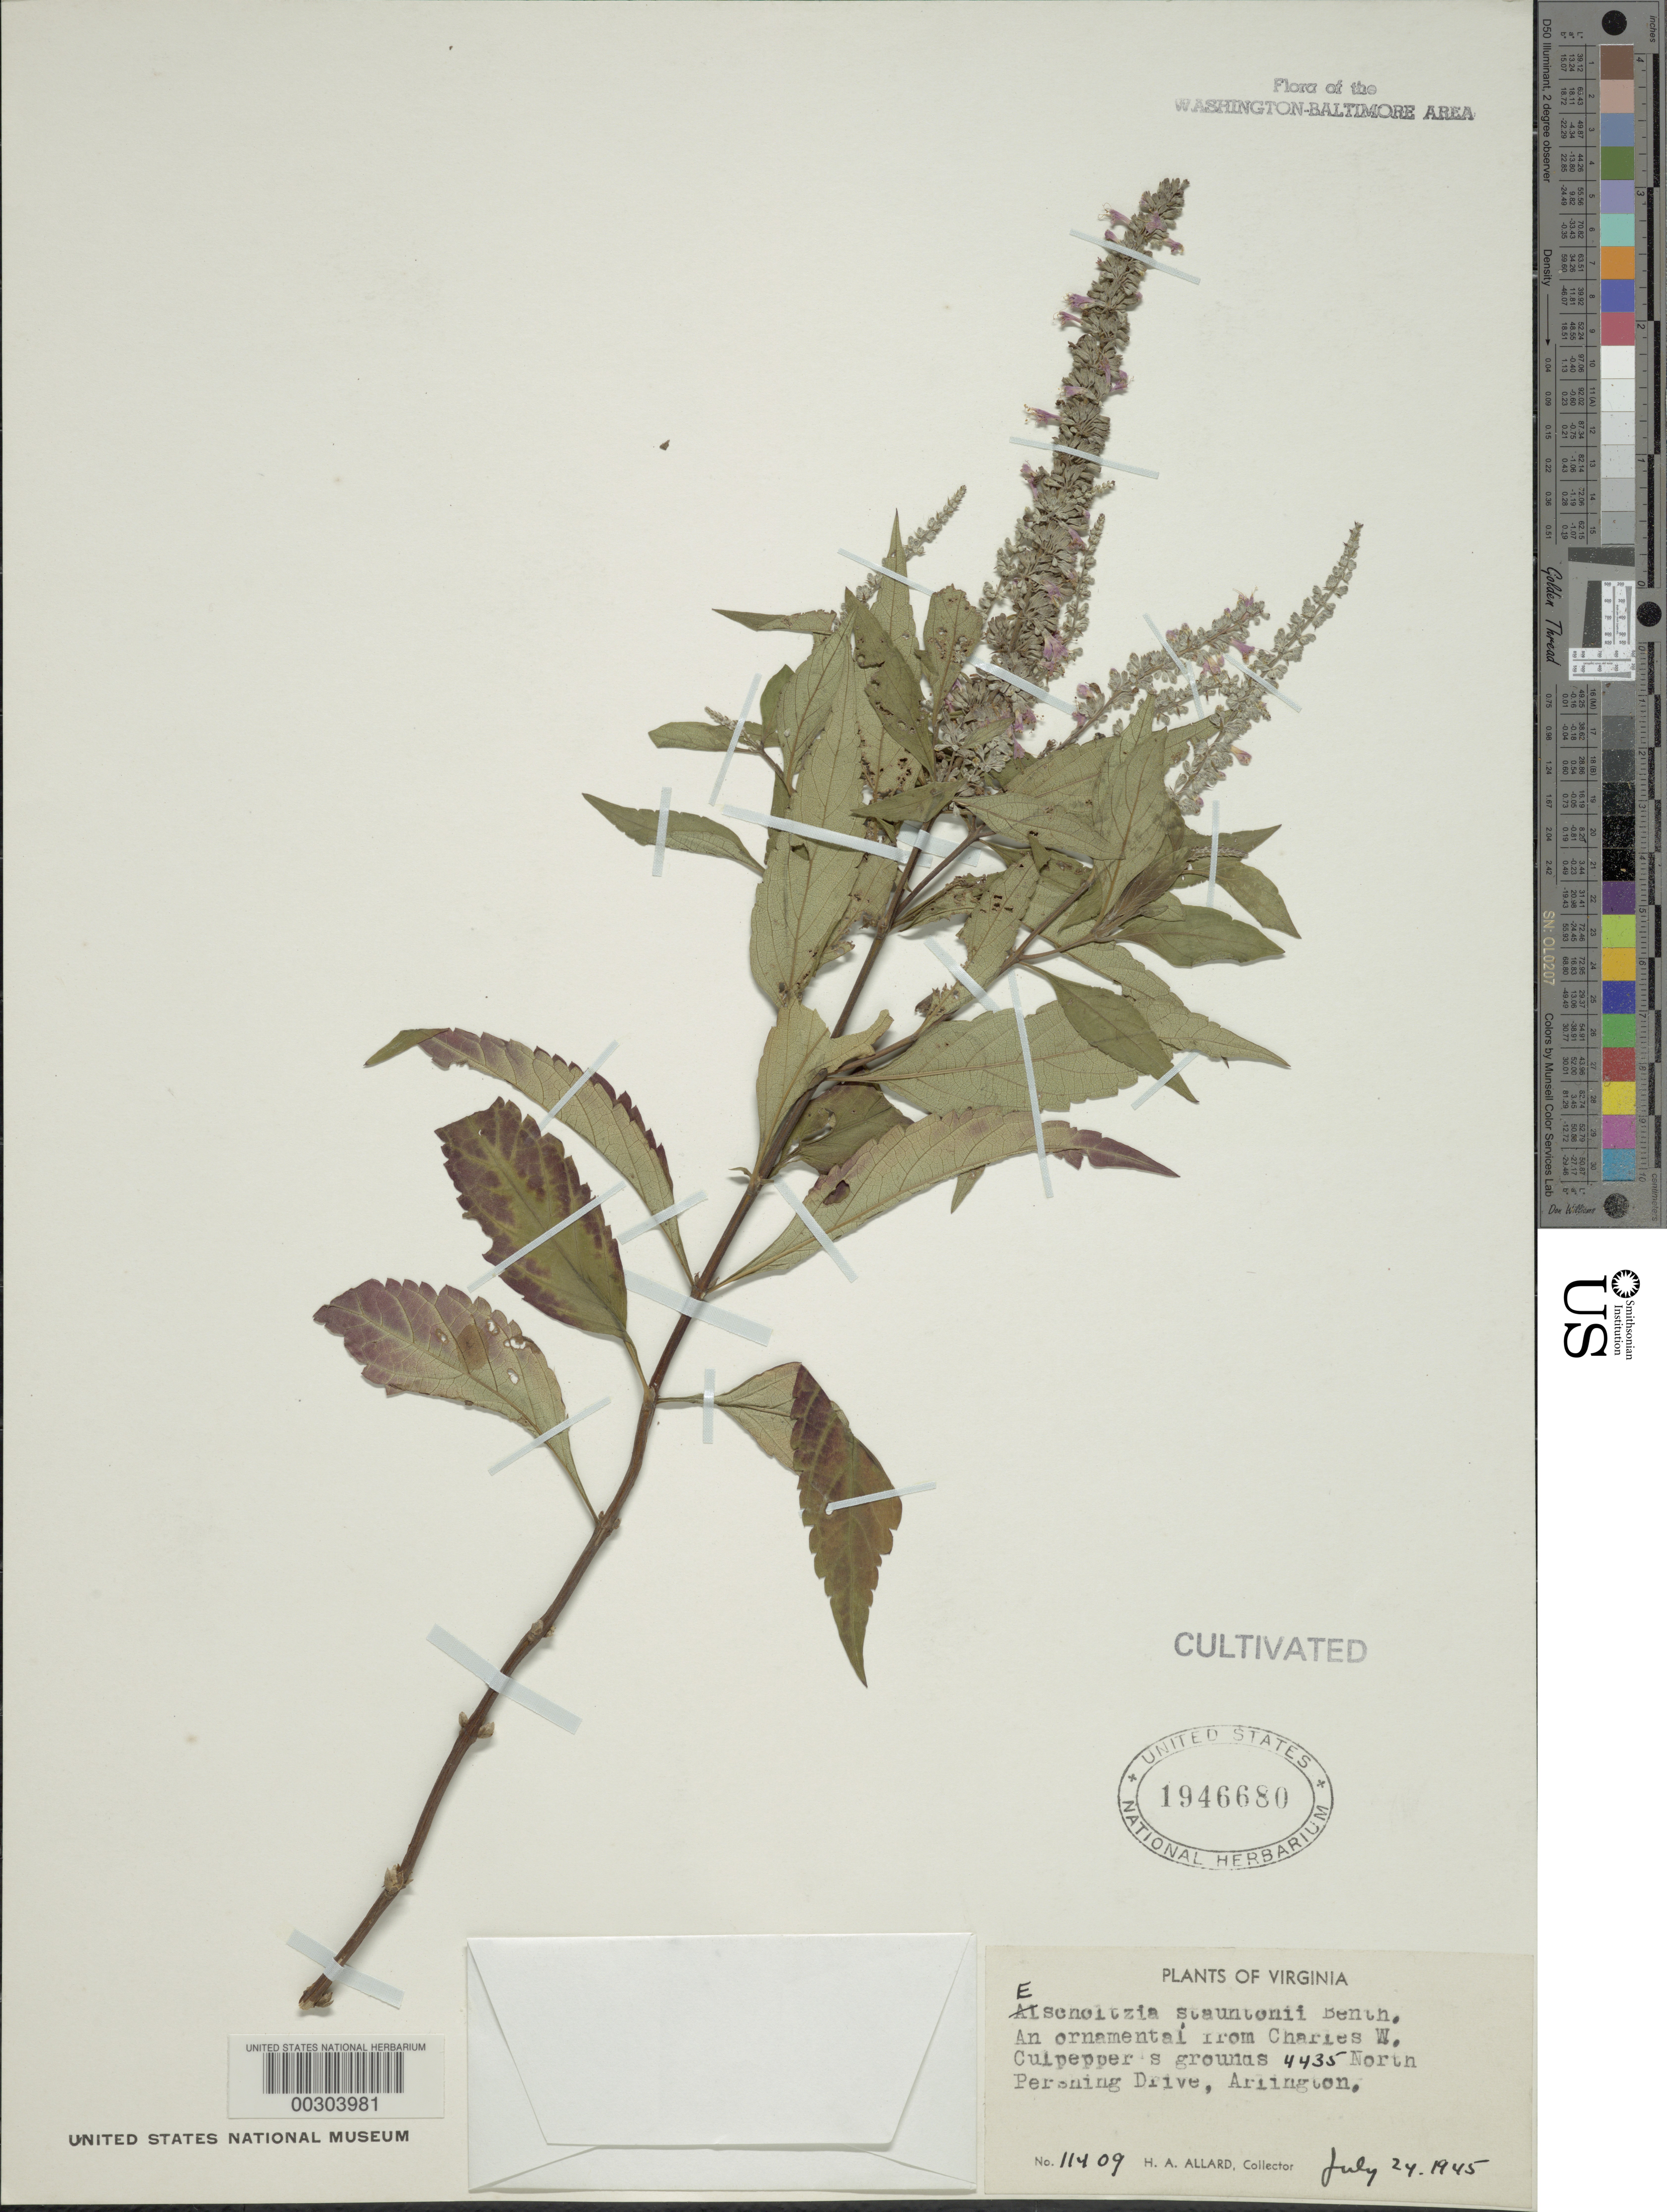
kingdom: Plantae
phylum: Tracheophyta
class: Magnoliopsida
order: Lamiales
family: Lamiaceae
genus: Elsholtzia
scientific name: Elsholtzia stauntonii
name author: Benth.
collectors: H. A. Allard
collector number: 11409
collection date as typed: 24 Jul 1945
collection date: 1945-07-24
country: United States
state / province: Virginia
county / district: Arlington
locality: Arlington, 4435 N Pershing Dr, C.W. Culpepper's grounds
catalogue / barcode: US 1946680